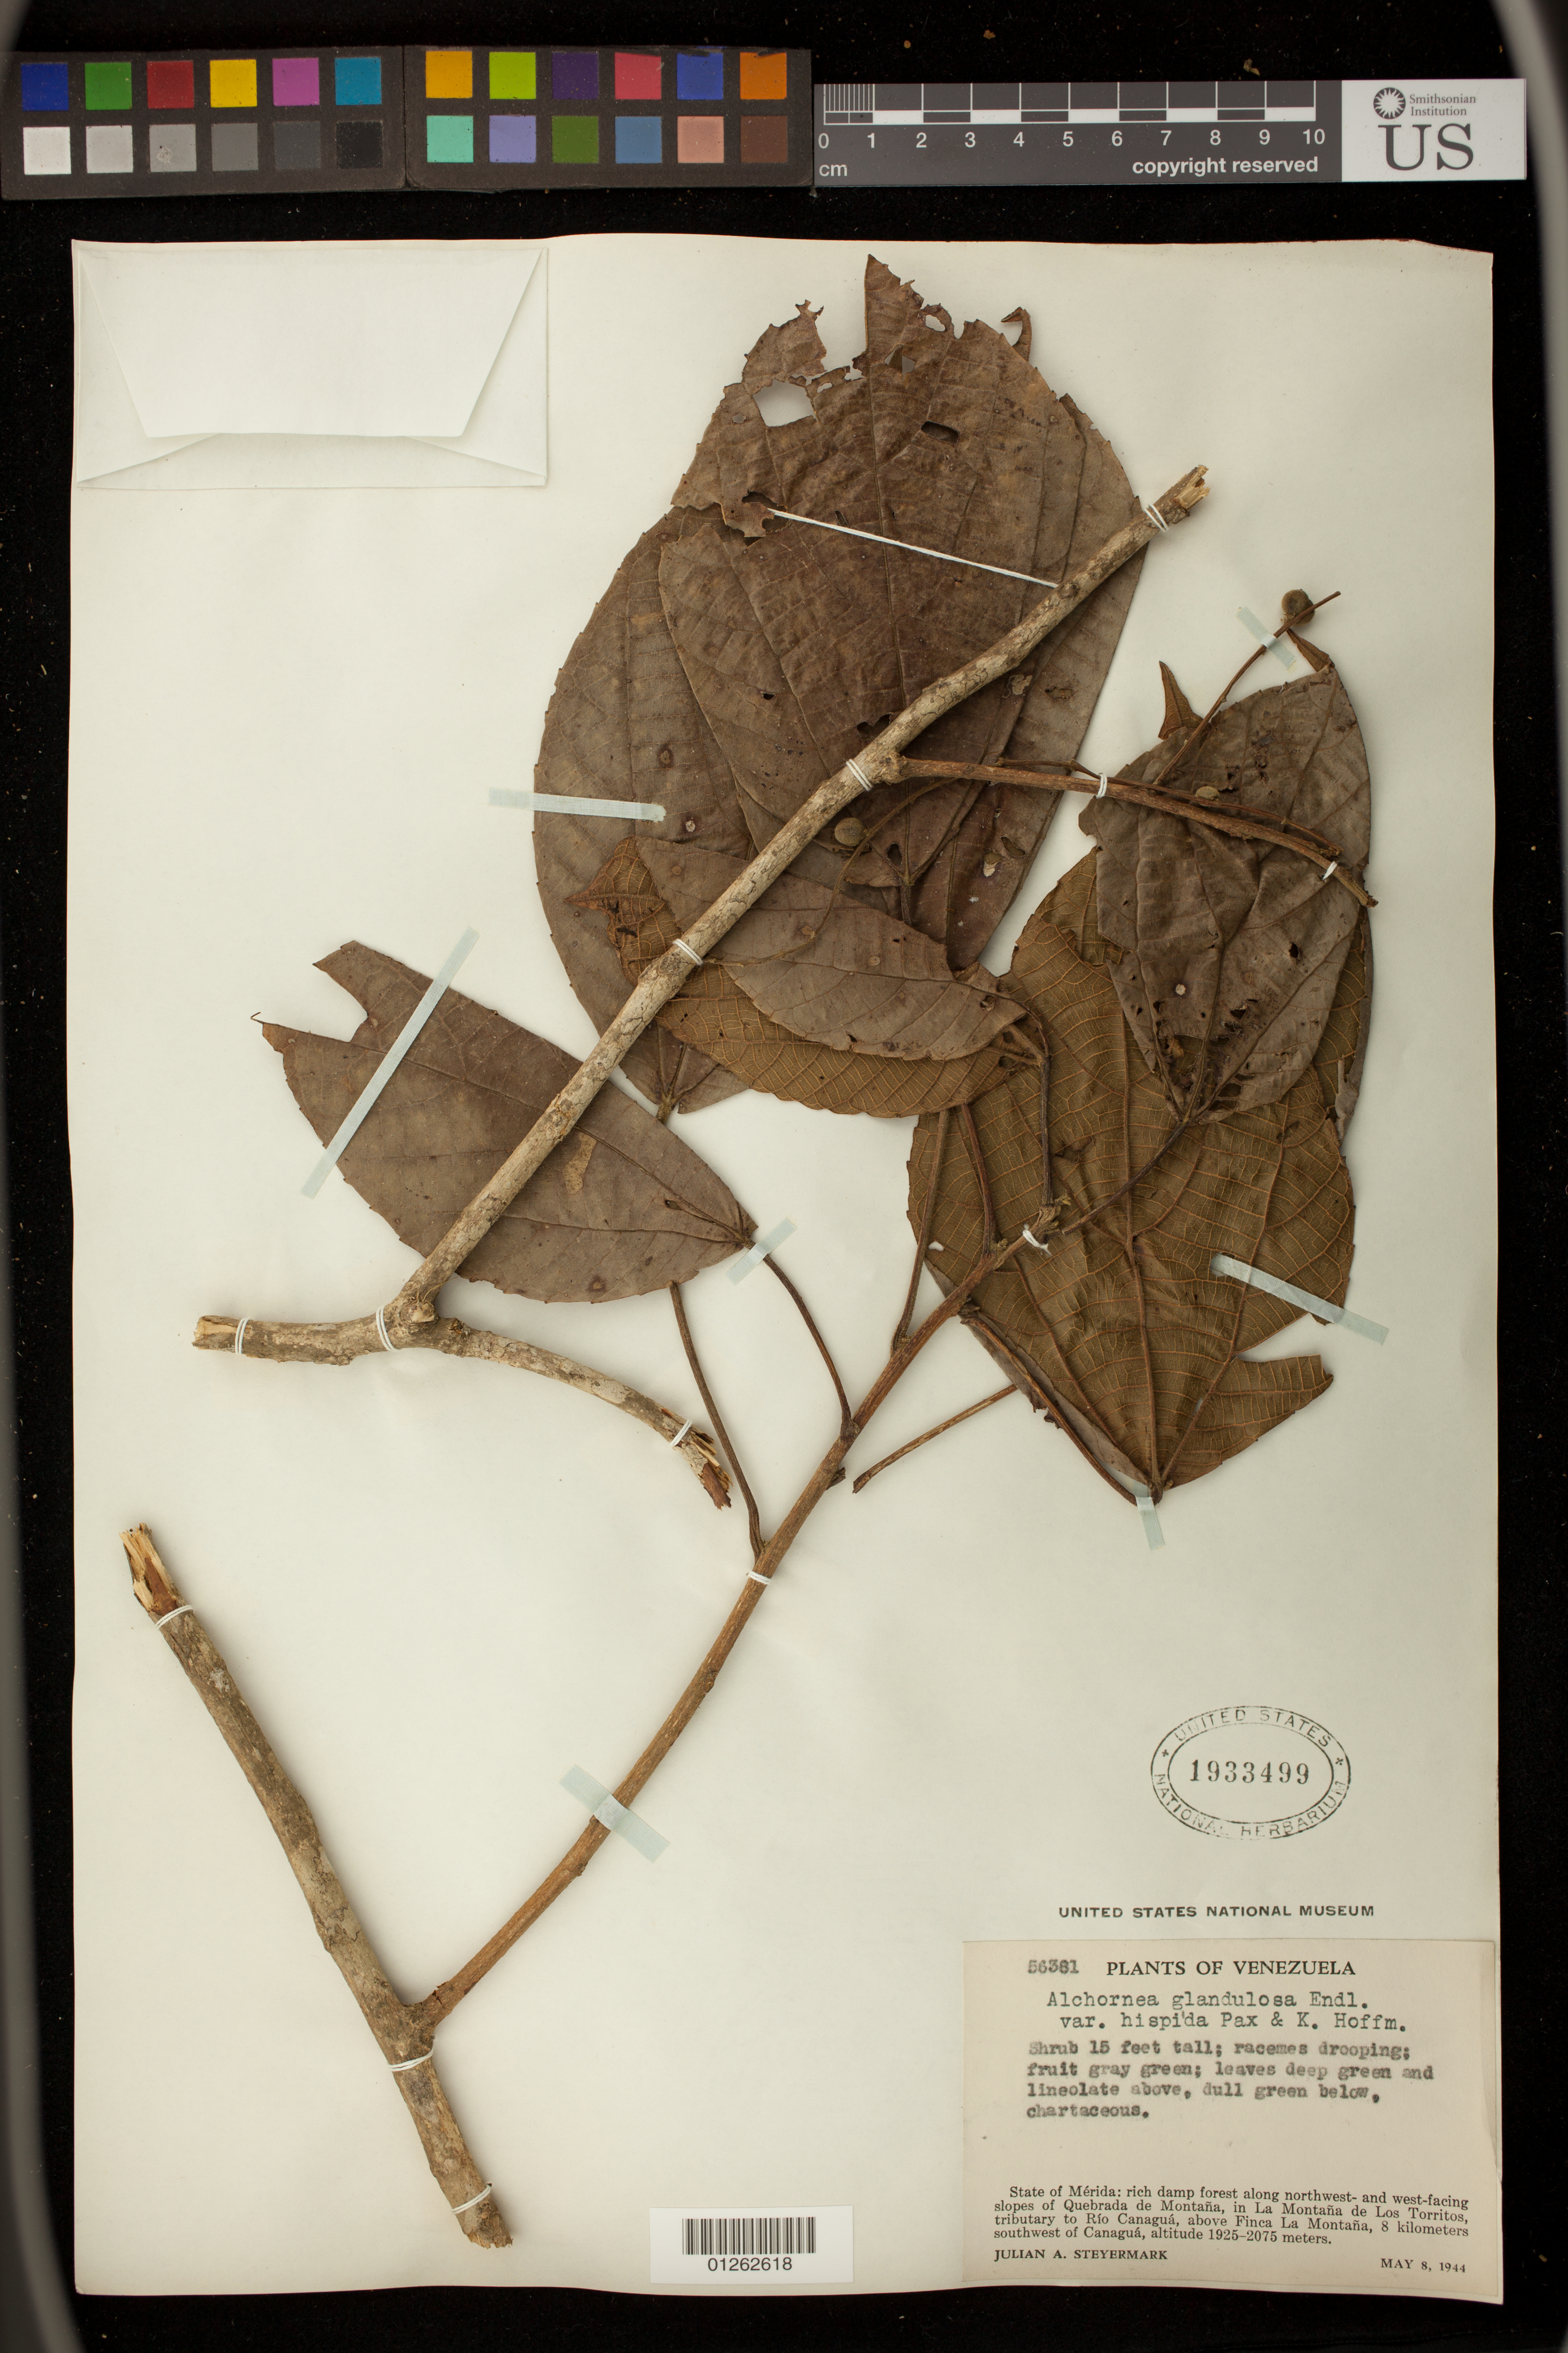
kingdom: Plantae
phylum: Tracheophyta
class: Magnoliopsida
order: Malpighiales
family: Euphorbiaceae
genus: Alchornea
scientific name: Alchornea glandulosa subsp. glandulosa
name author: Poepp.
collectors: J. Steyermark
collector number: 56381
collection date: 1944-05-08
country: Venezuela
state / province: Mérida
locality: Northwest- and west-facing slopes of Quebrada de Montana, in La Montana de Los trrits, tributary t Rio Canagua, above Finca La Montana, 8 kilometers southwest of Canagua.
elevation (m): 1925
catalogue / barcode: US 1933499